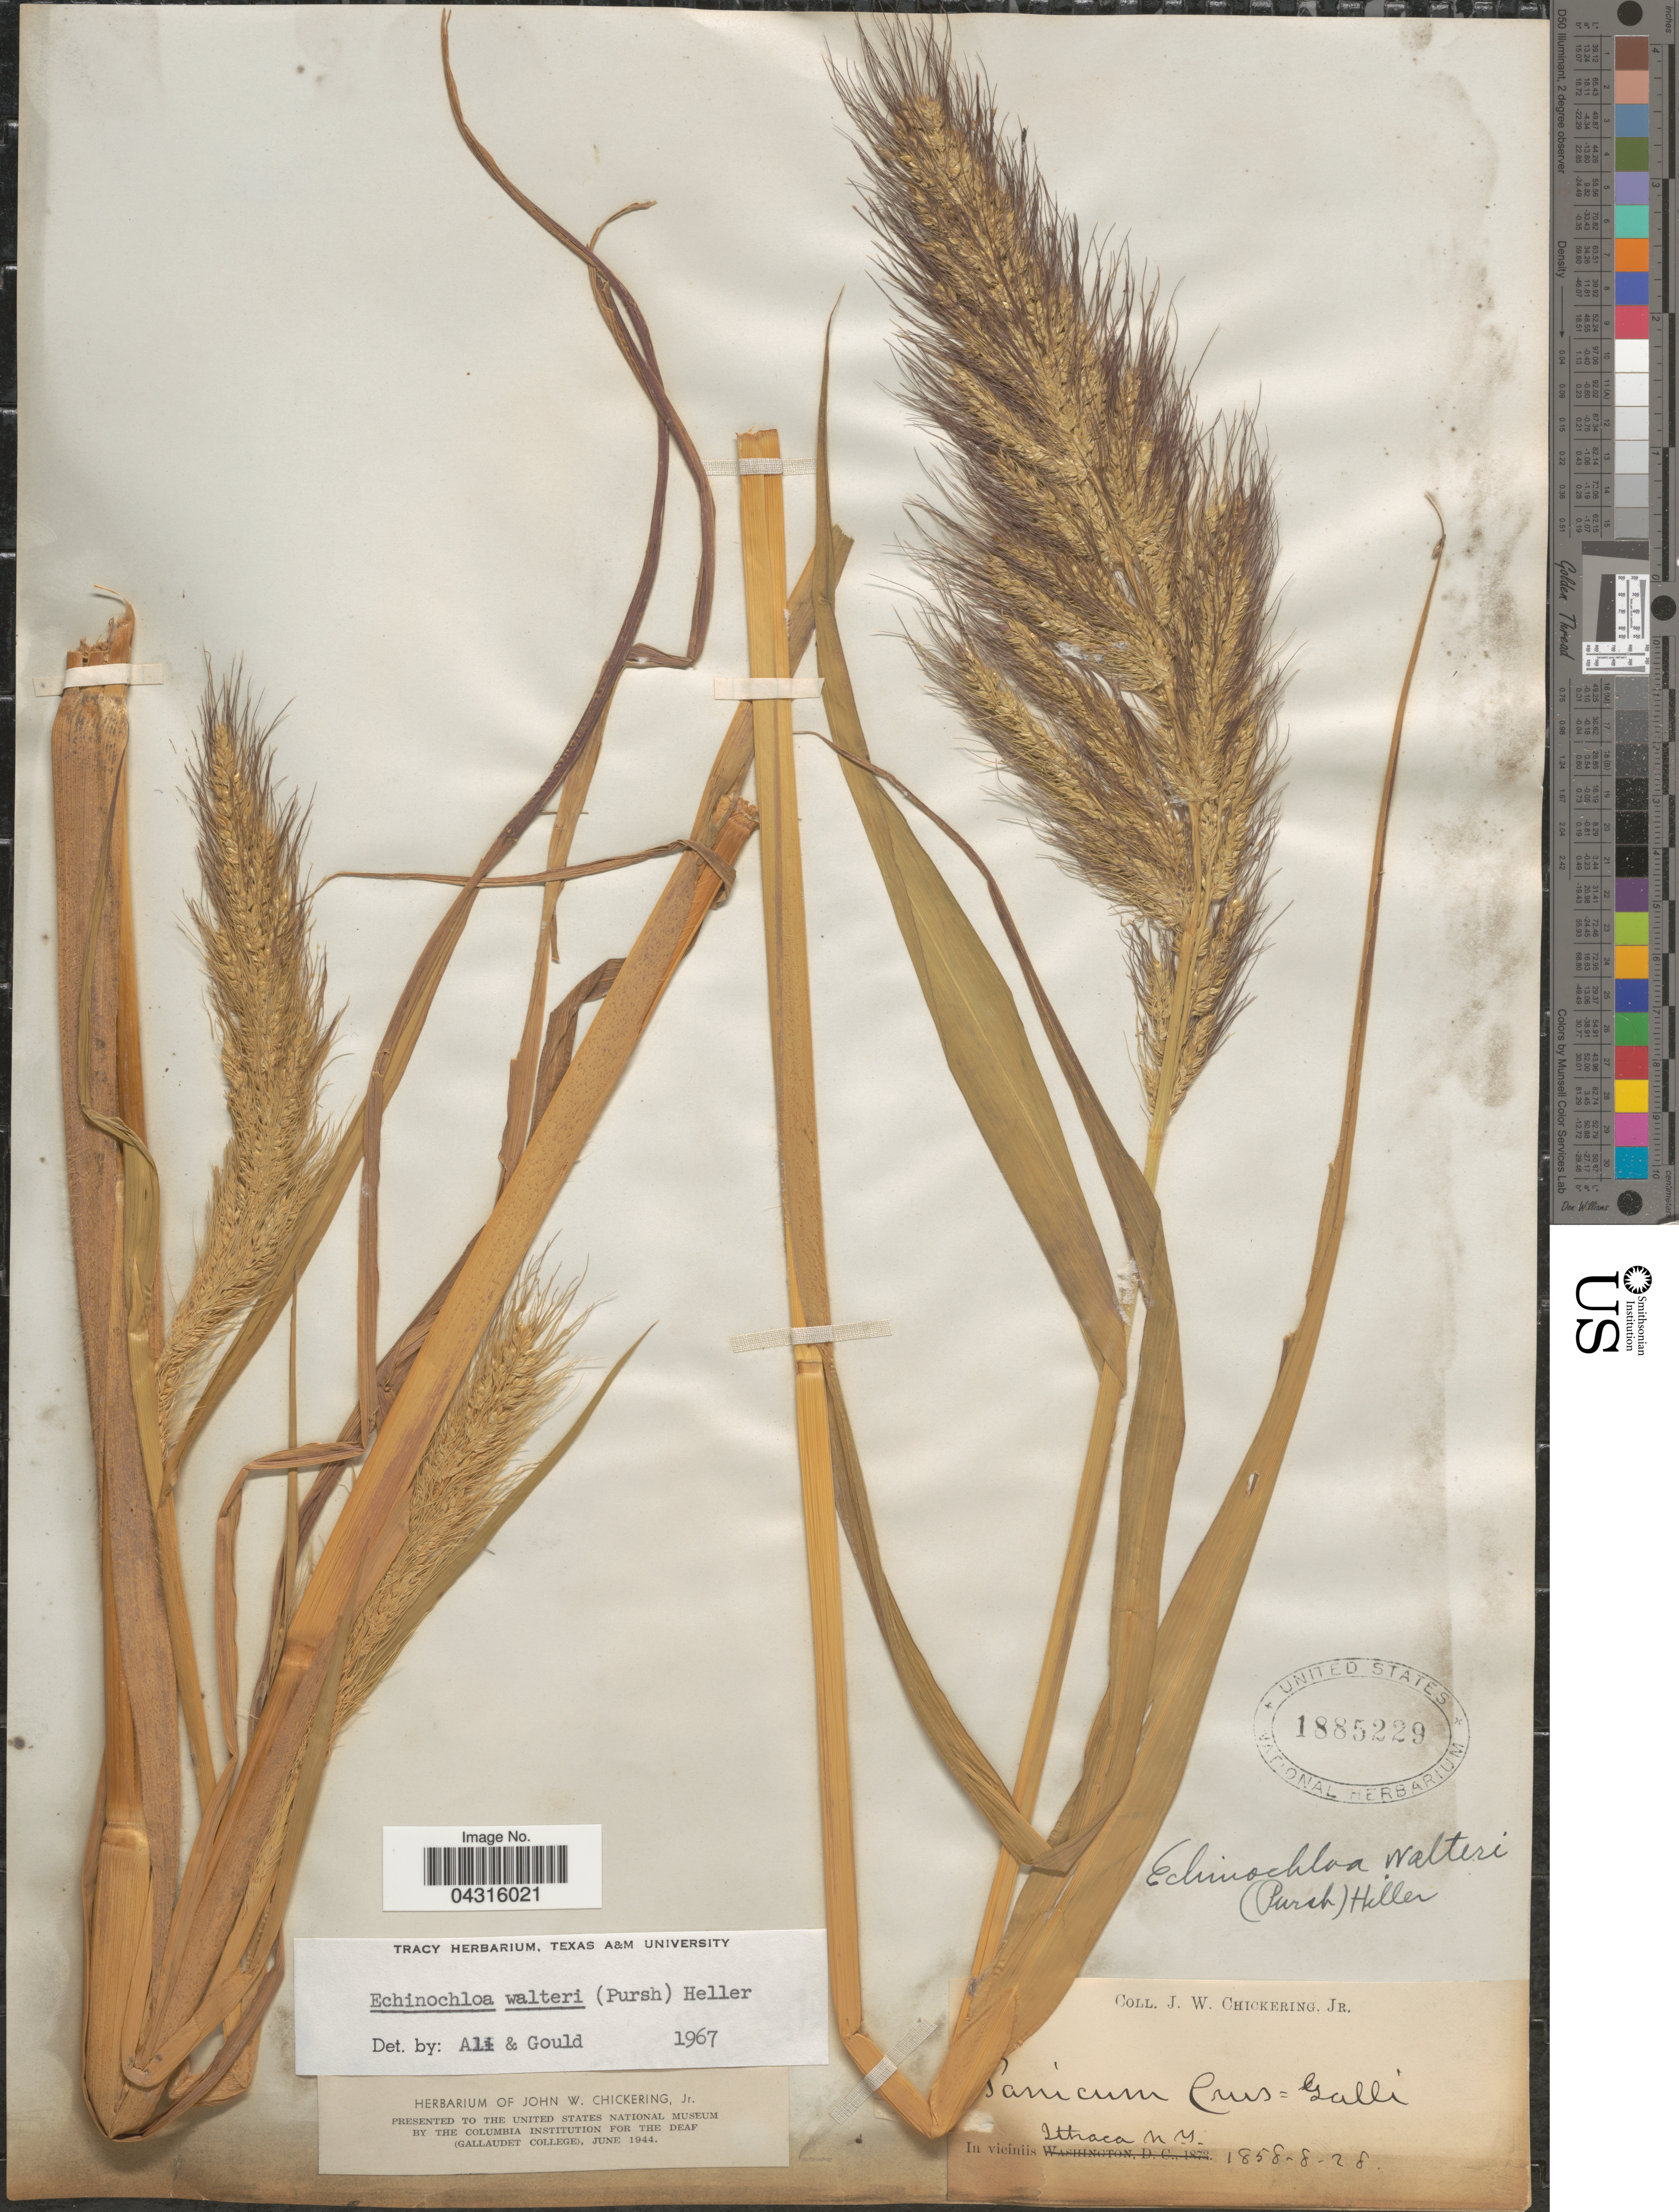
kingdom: Plantae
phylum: Tracheophyta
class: Liliopsida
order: Poales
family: Poaceae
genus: Echinochloa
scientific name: Echinochloa walteri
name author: (Pursh) A. Heller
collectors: J. W. Chickering Jr.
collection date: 1858-08-28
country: United States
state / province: New York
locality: In vicinity Ithaca.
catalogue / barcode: US 1885229